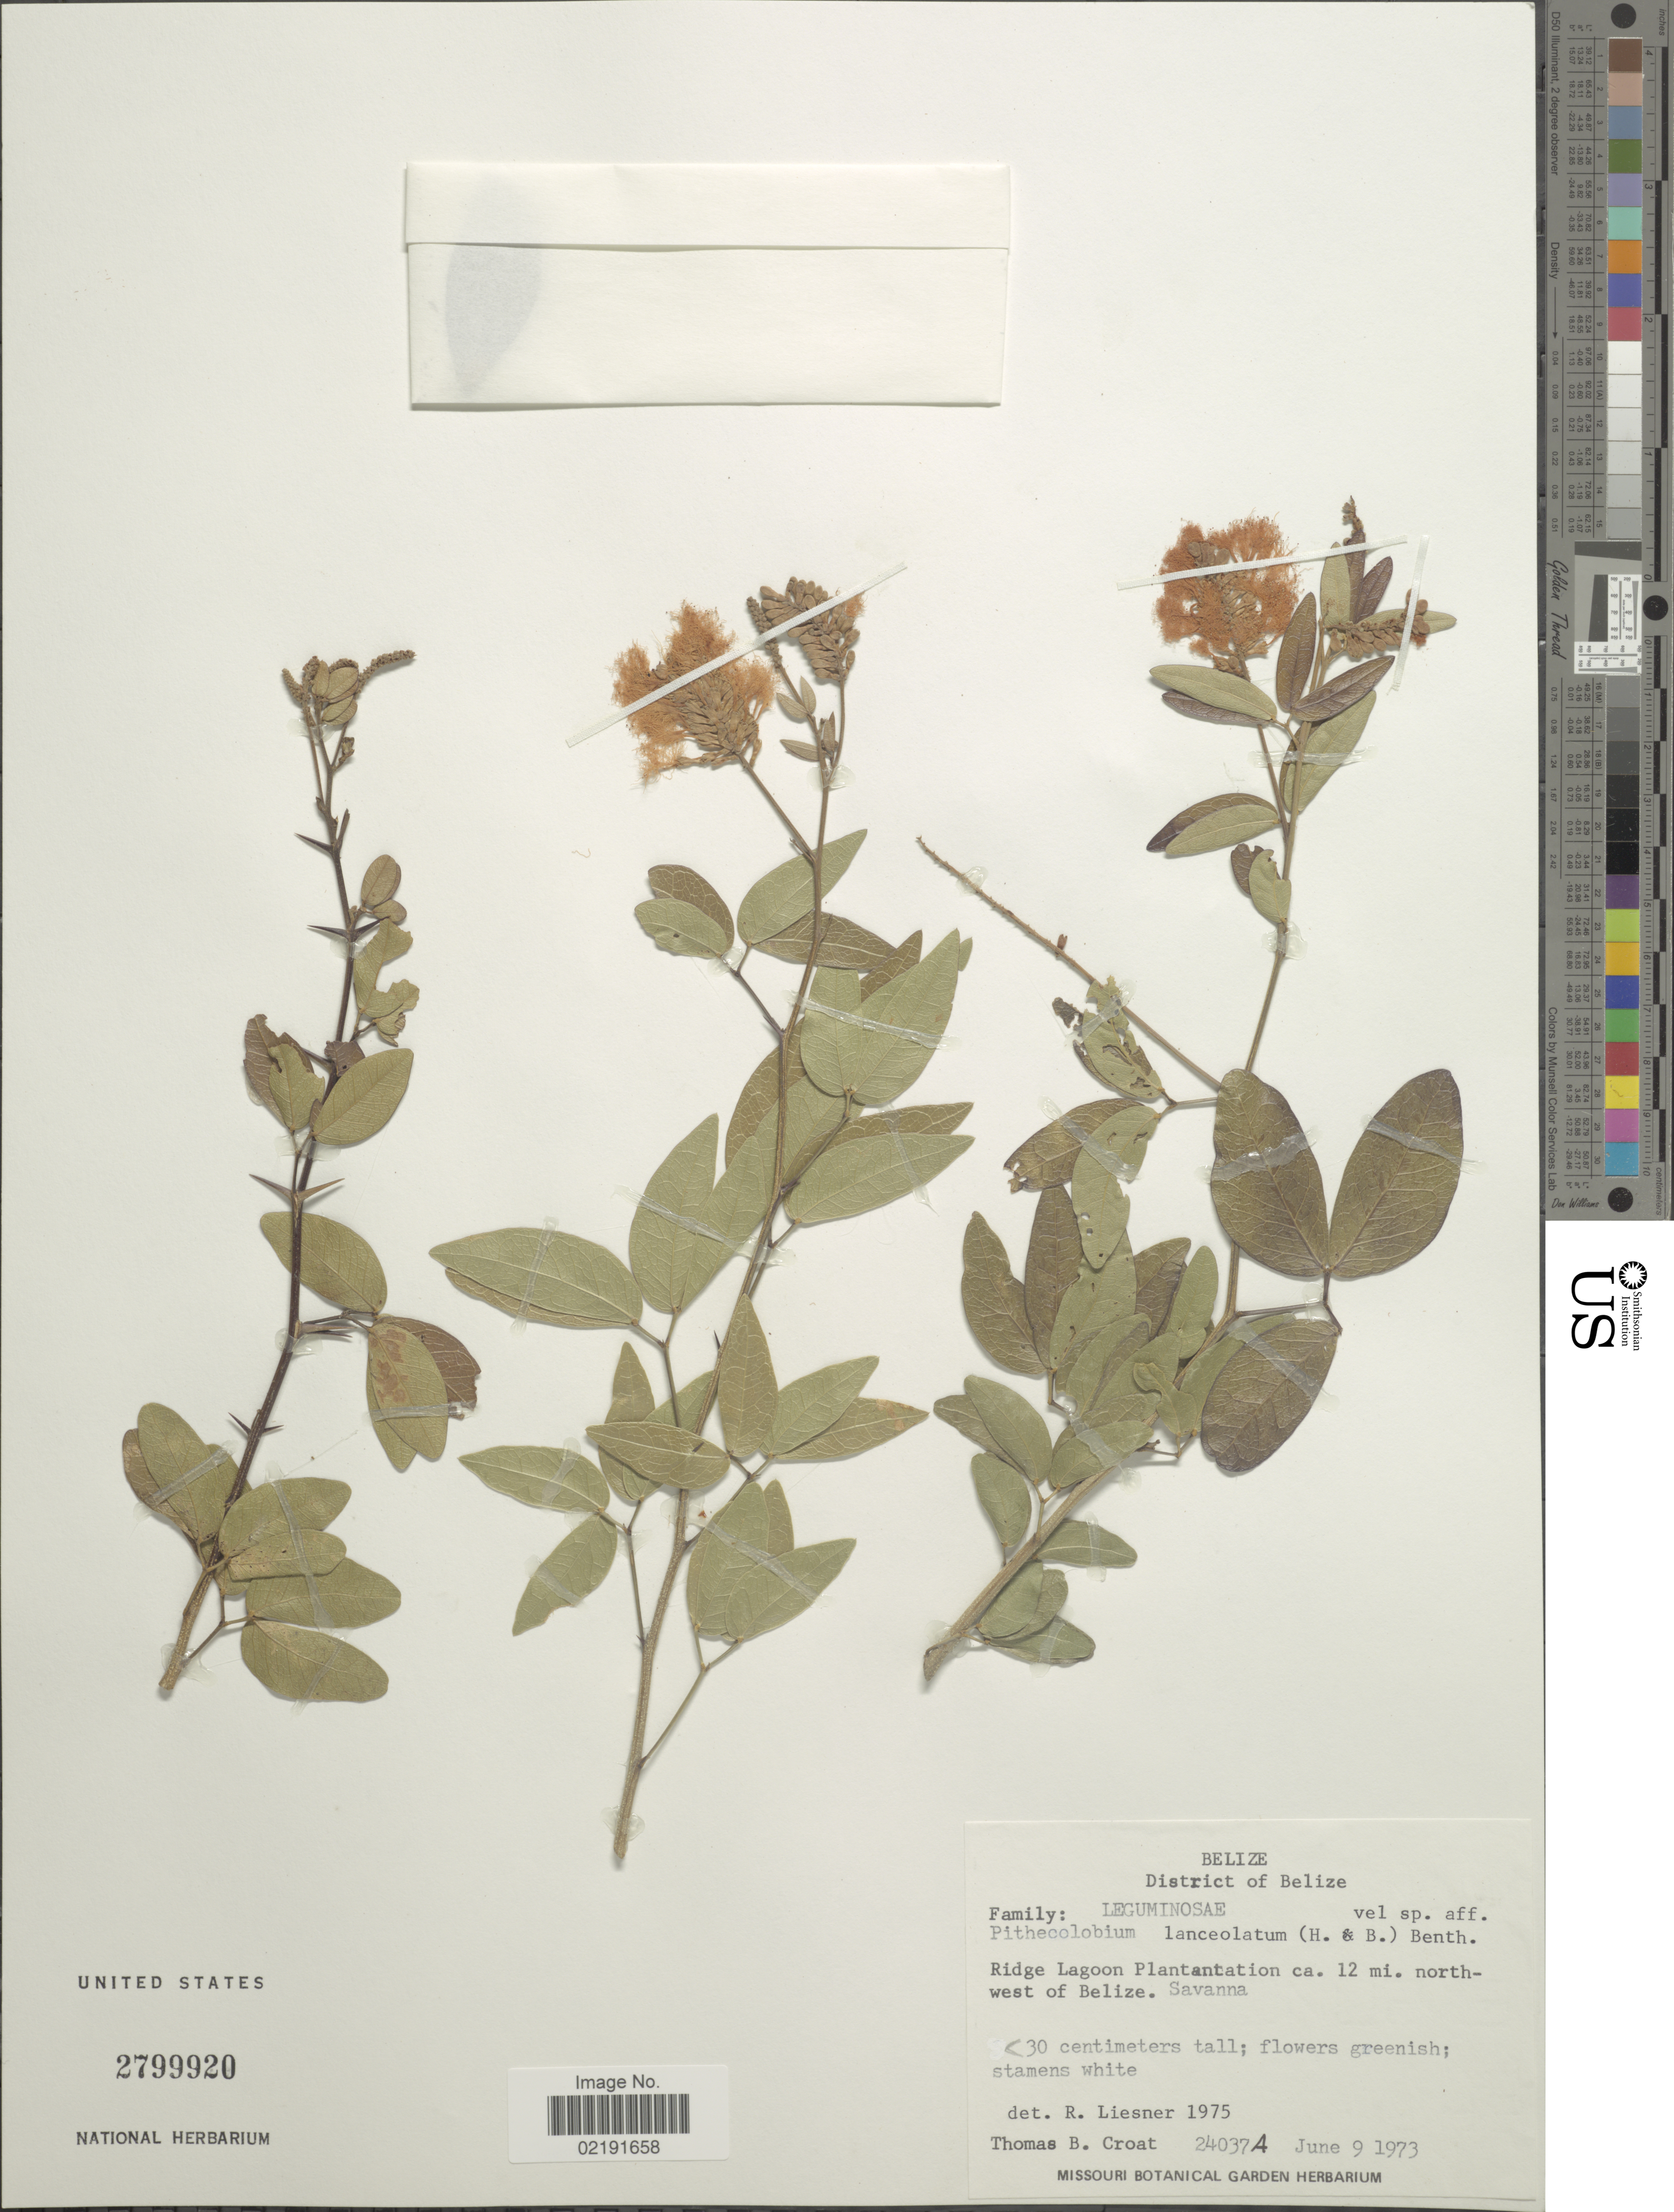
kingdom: Plantae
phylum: Tracheophyta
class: Magnoliopsida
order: Fabales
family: Fabaceae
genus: Pithecellobium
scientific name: Pithecellobium lanceolatum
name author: (Humb. & Bonpl. ex Willd.) Benth.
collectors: T. B. Croat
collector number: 24037A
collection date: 1973-06-09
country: Belize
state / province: Belize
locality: District of Belize. Ridge Lagoon Plantation ca. 12 mi. north-west of Belize. Savanna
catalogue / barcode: US 2799920